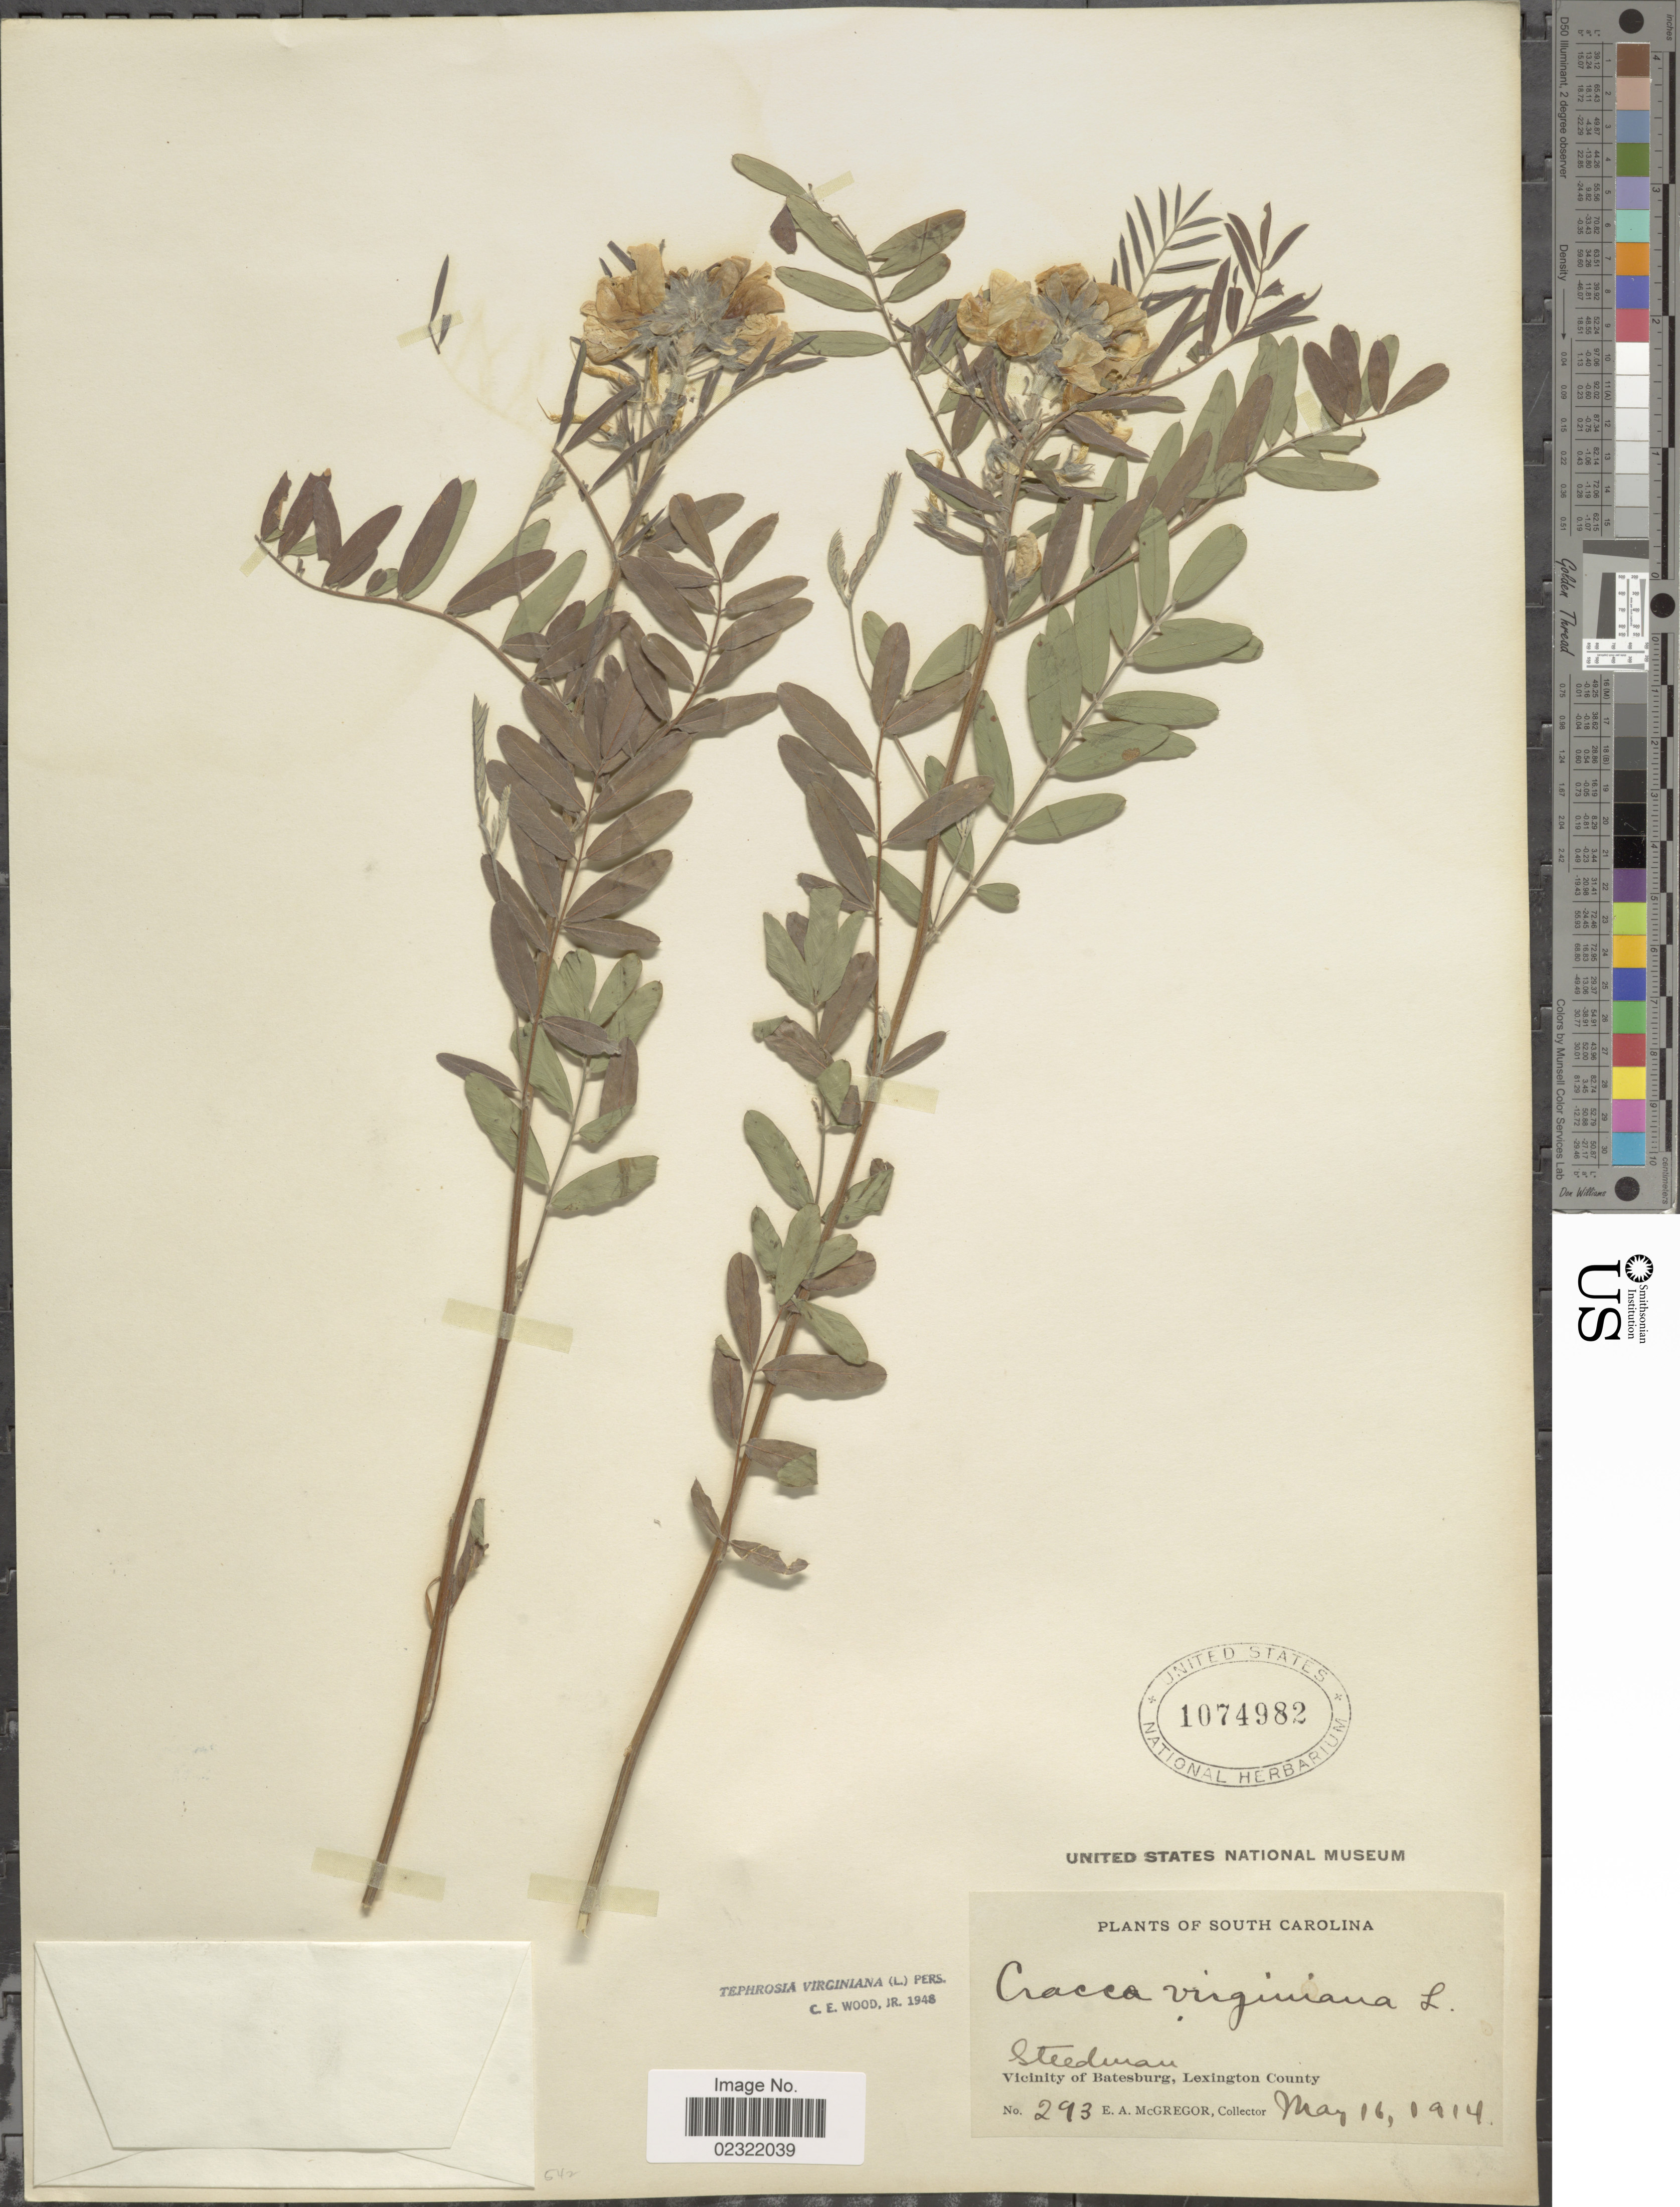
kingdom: Plantae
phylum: Tracheophyta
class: Magnoliopsida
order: Fabales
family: Fabaceae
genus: Tephrosia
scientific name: Tephrosia virginiana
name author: (L.) Pers.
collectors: E. A. McGregor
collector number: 293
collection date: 1914-05-16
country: United States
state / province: South Carolina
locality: Steedman, Vicinity of Batesburg, Lexington County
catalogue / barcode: US 1074982